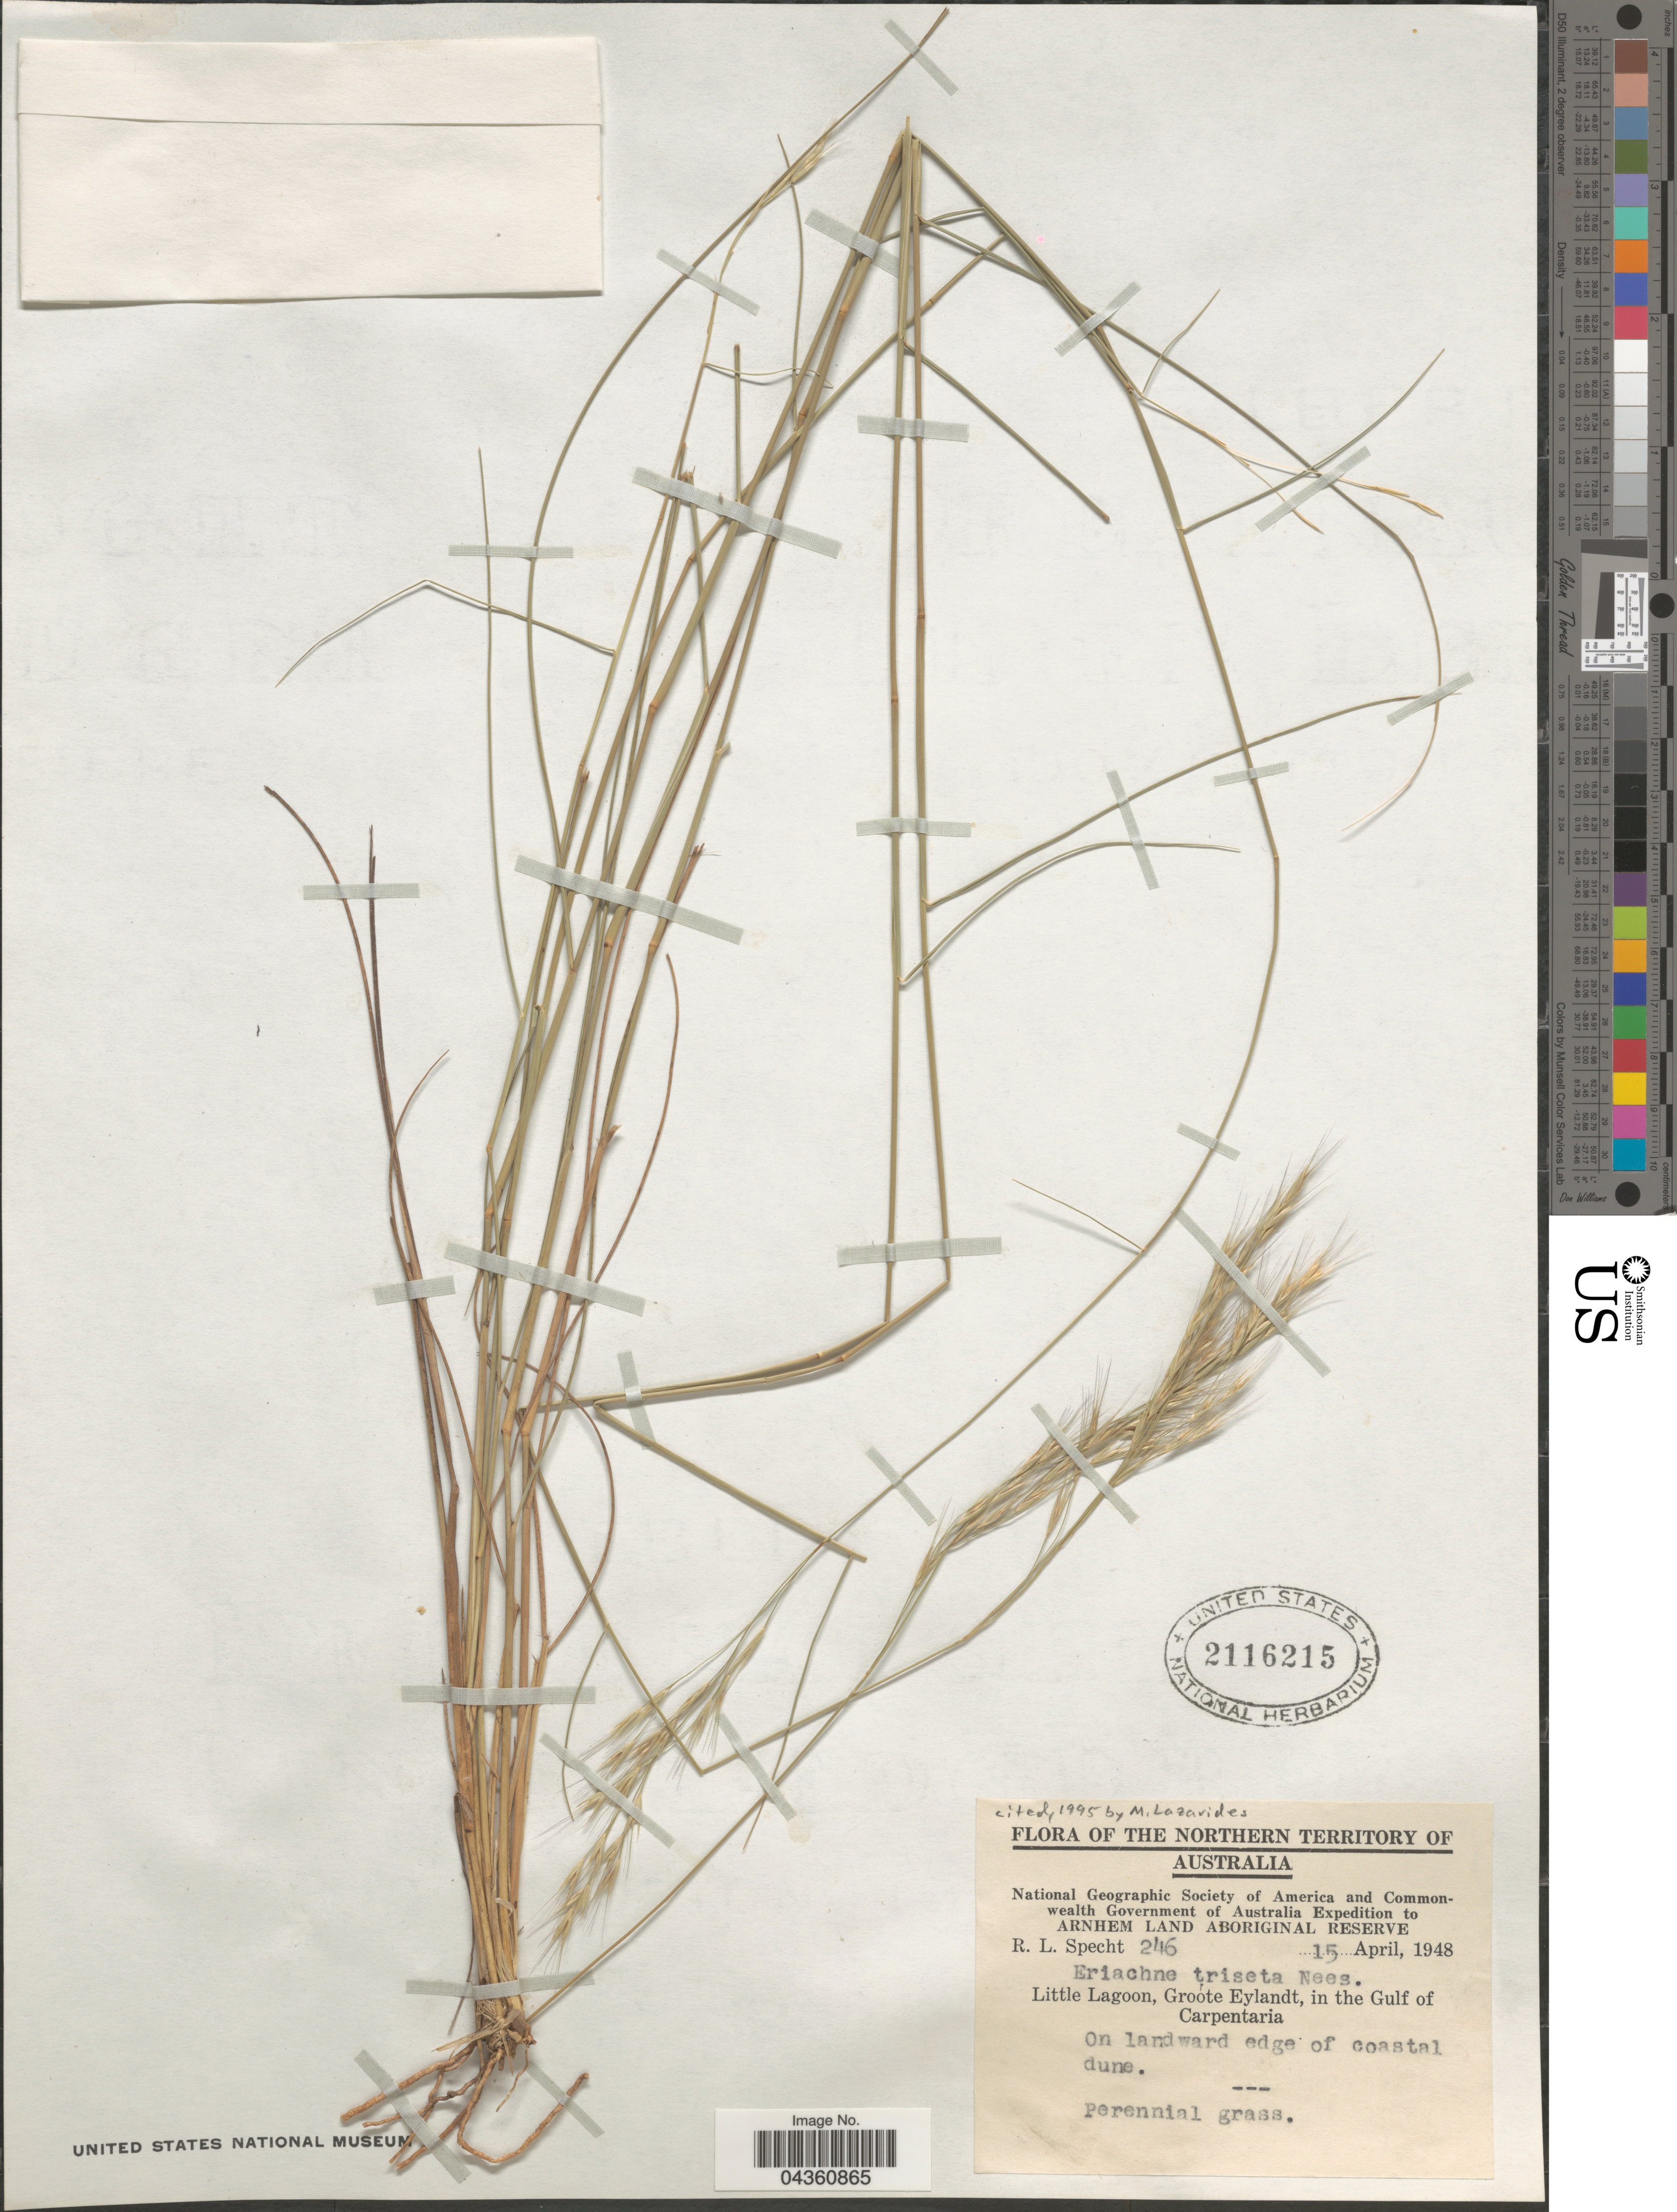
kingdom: Plantae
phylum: Tracheophyta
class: Liliopsida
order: Poales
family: Poaceae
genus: Eriachne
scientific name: Eriachne triseta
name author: Nees ex Steud.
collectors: R. L. Specht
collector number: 246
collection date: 1948-04-15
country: Australia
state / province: Northern Territory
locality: National Geographic Society of America and Commonwealth Government of Australia Expedition to Arnhem Land Aboriginal Reserve. Little Lagoon, Groote Eylandt, in the Gulf of Carpentaria.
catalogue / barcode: US 2116215